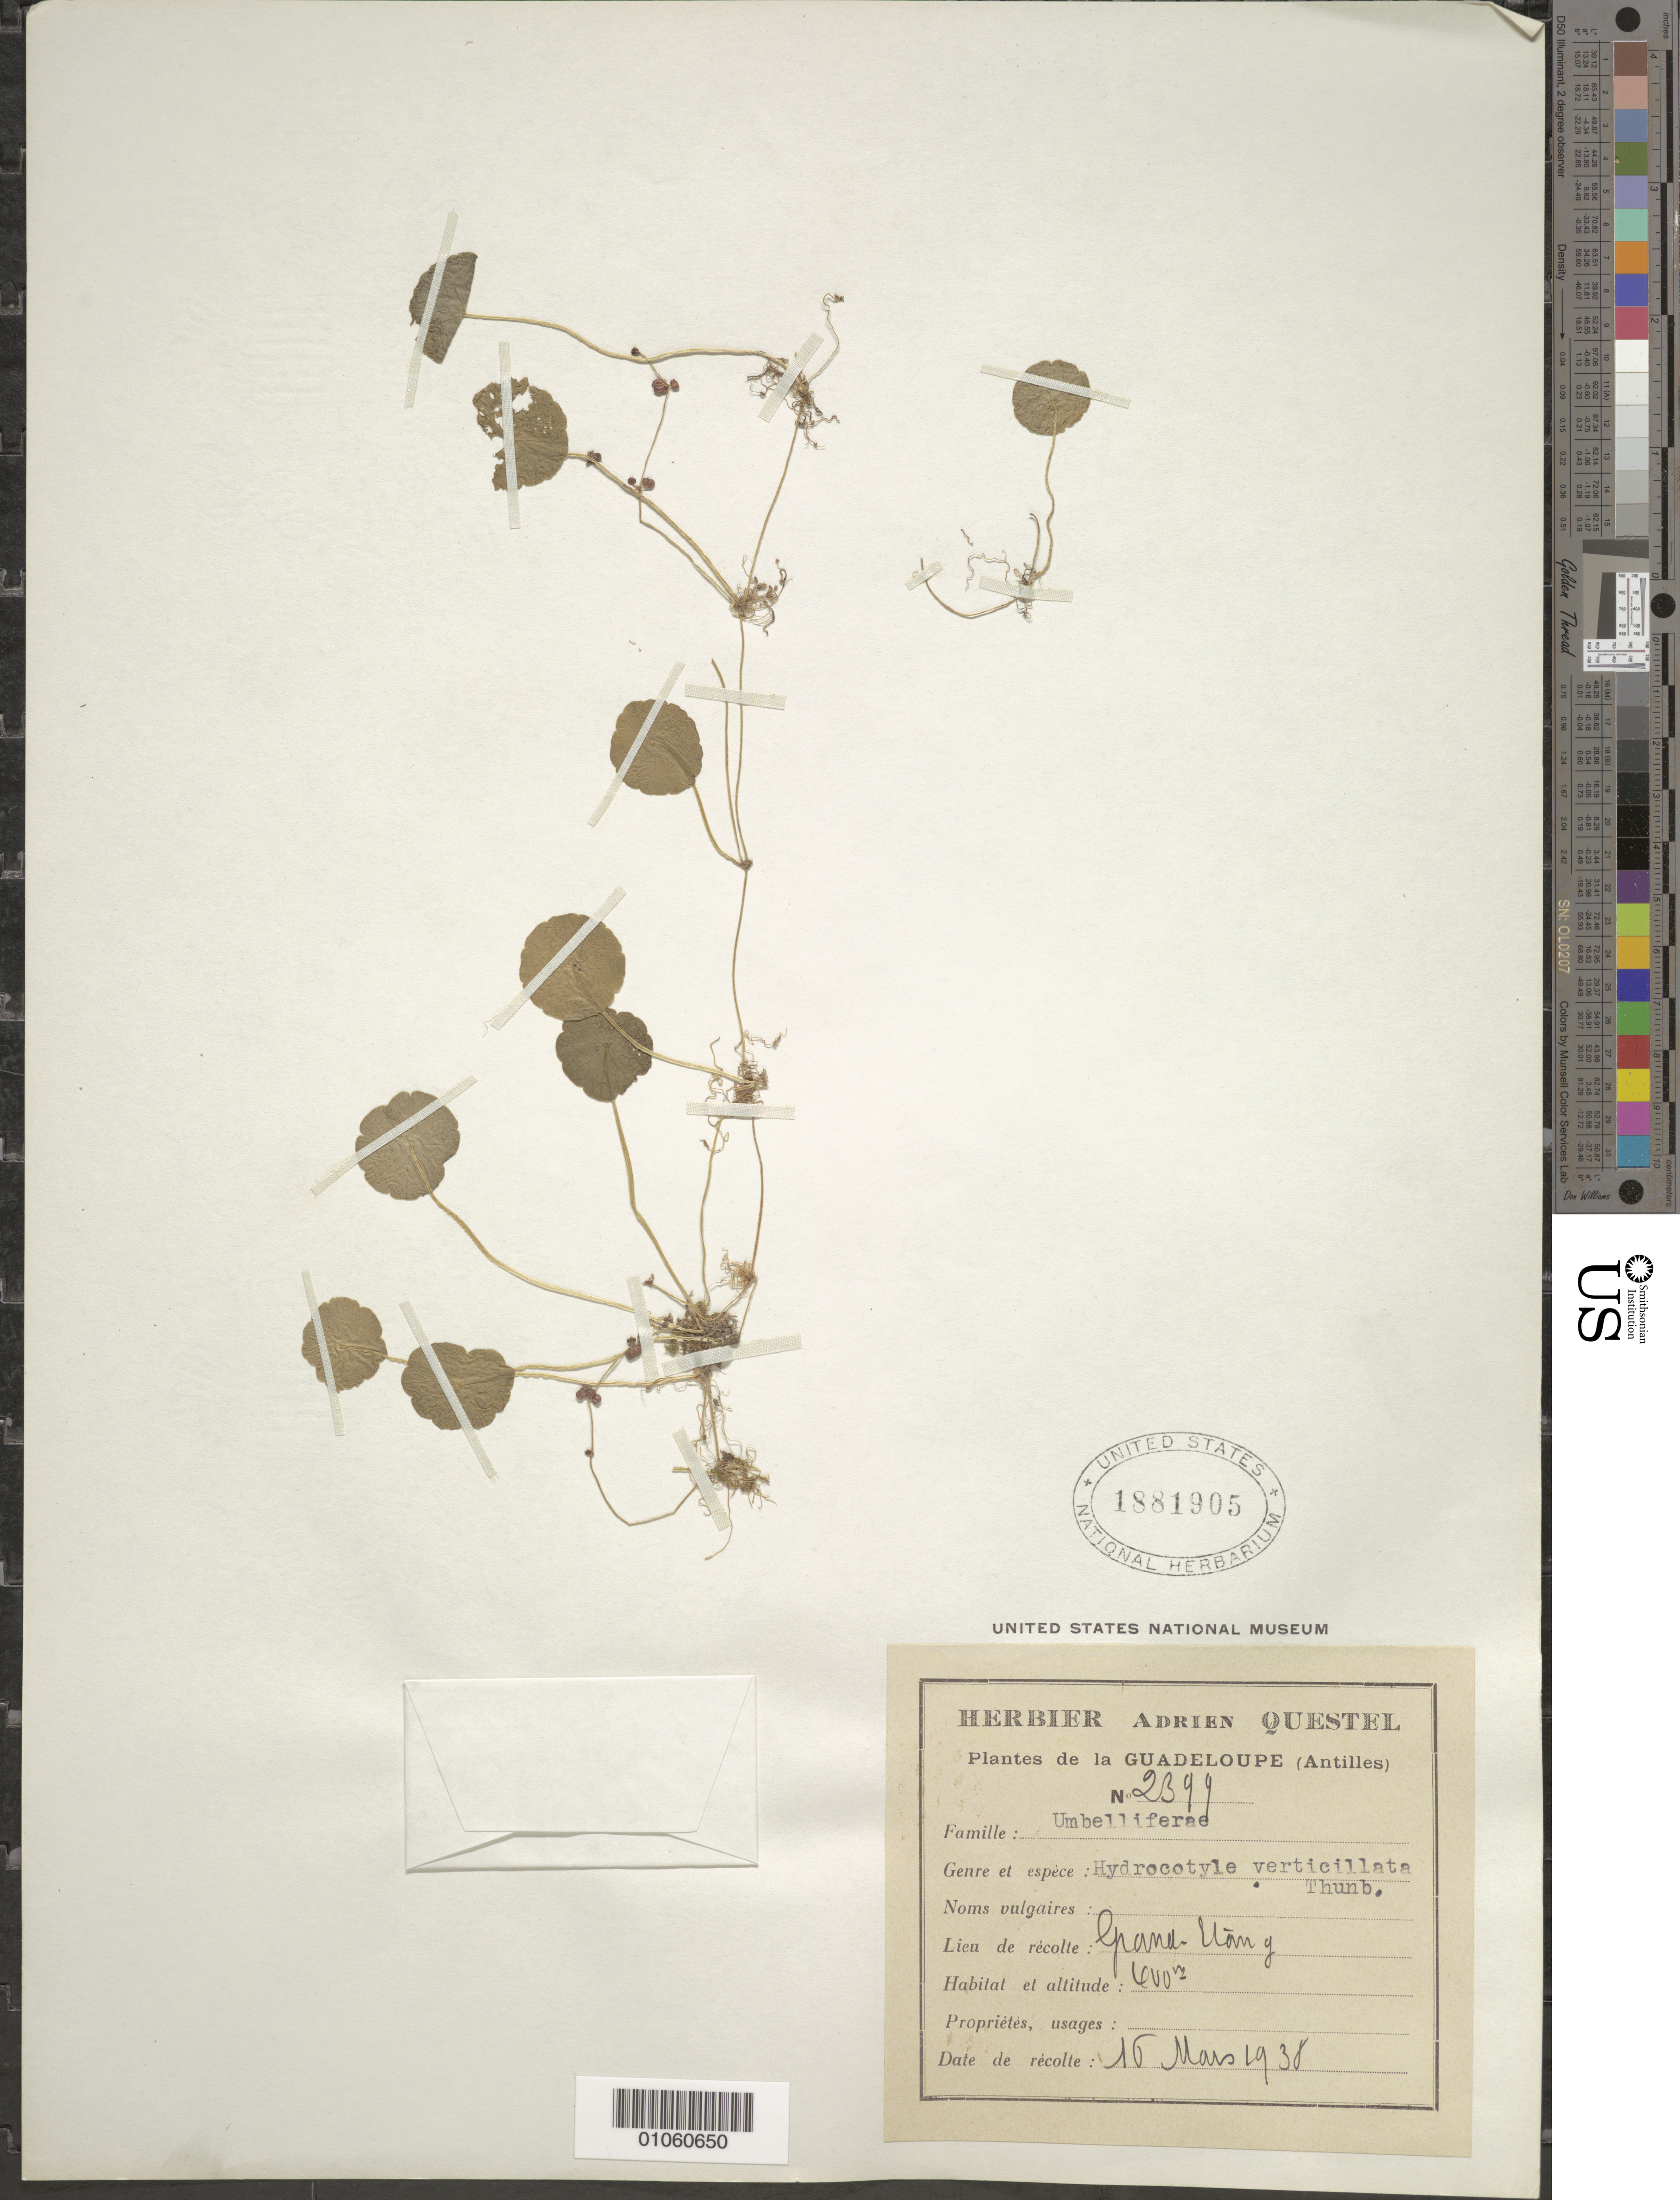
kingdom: Plantae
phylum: Tracheophyta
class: Magnoliopsida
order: Apiales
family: Araliaceae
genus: Hydrocotyle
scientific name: Hydrocotyle verticillata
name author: Thunb.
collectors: A. Questel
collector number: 2399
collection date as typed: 16 Mar 1938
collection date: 1938-03-16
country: Guadeloupe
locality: Grand Etang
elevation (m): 400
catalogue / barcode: US 1881905